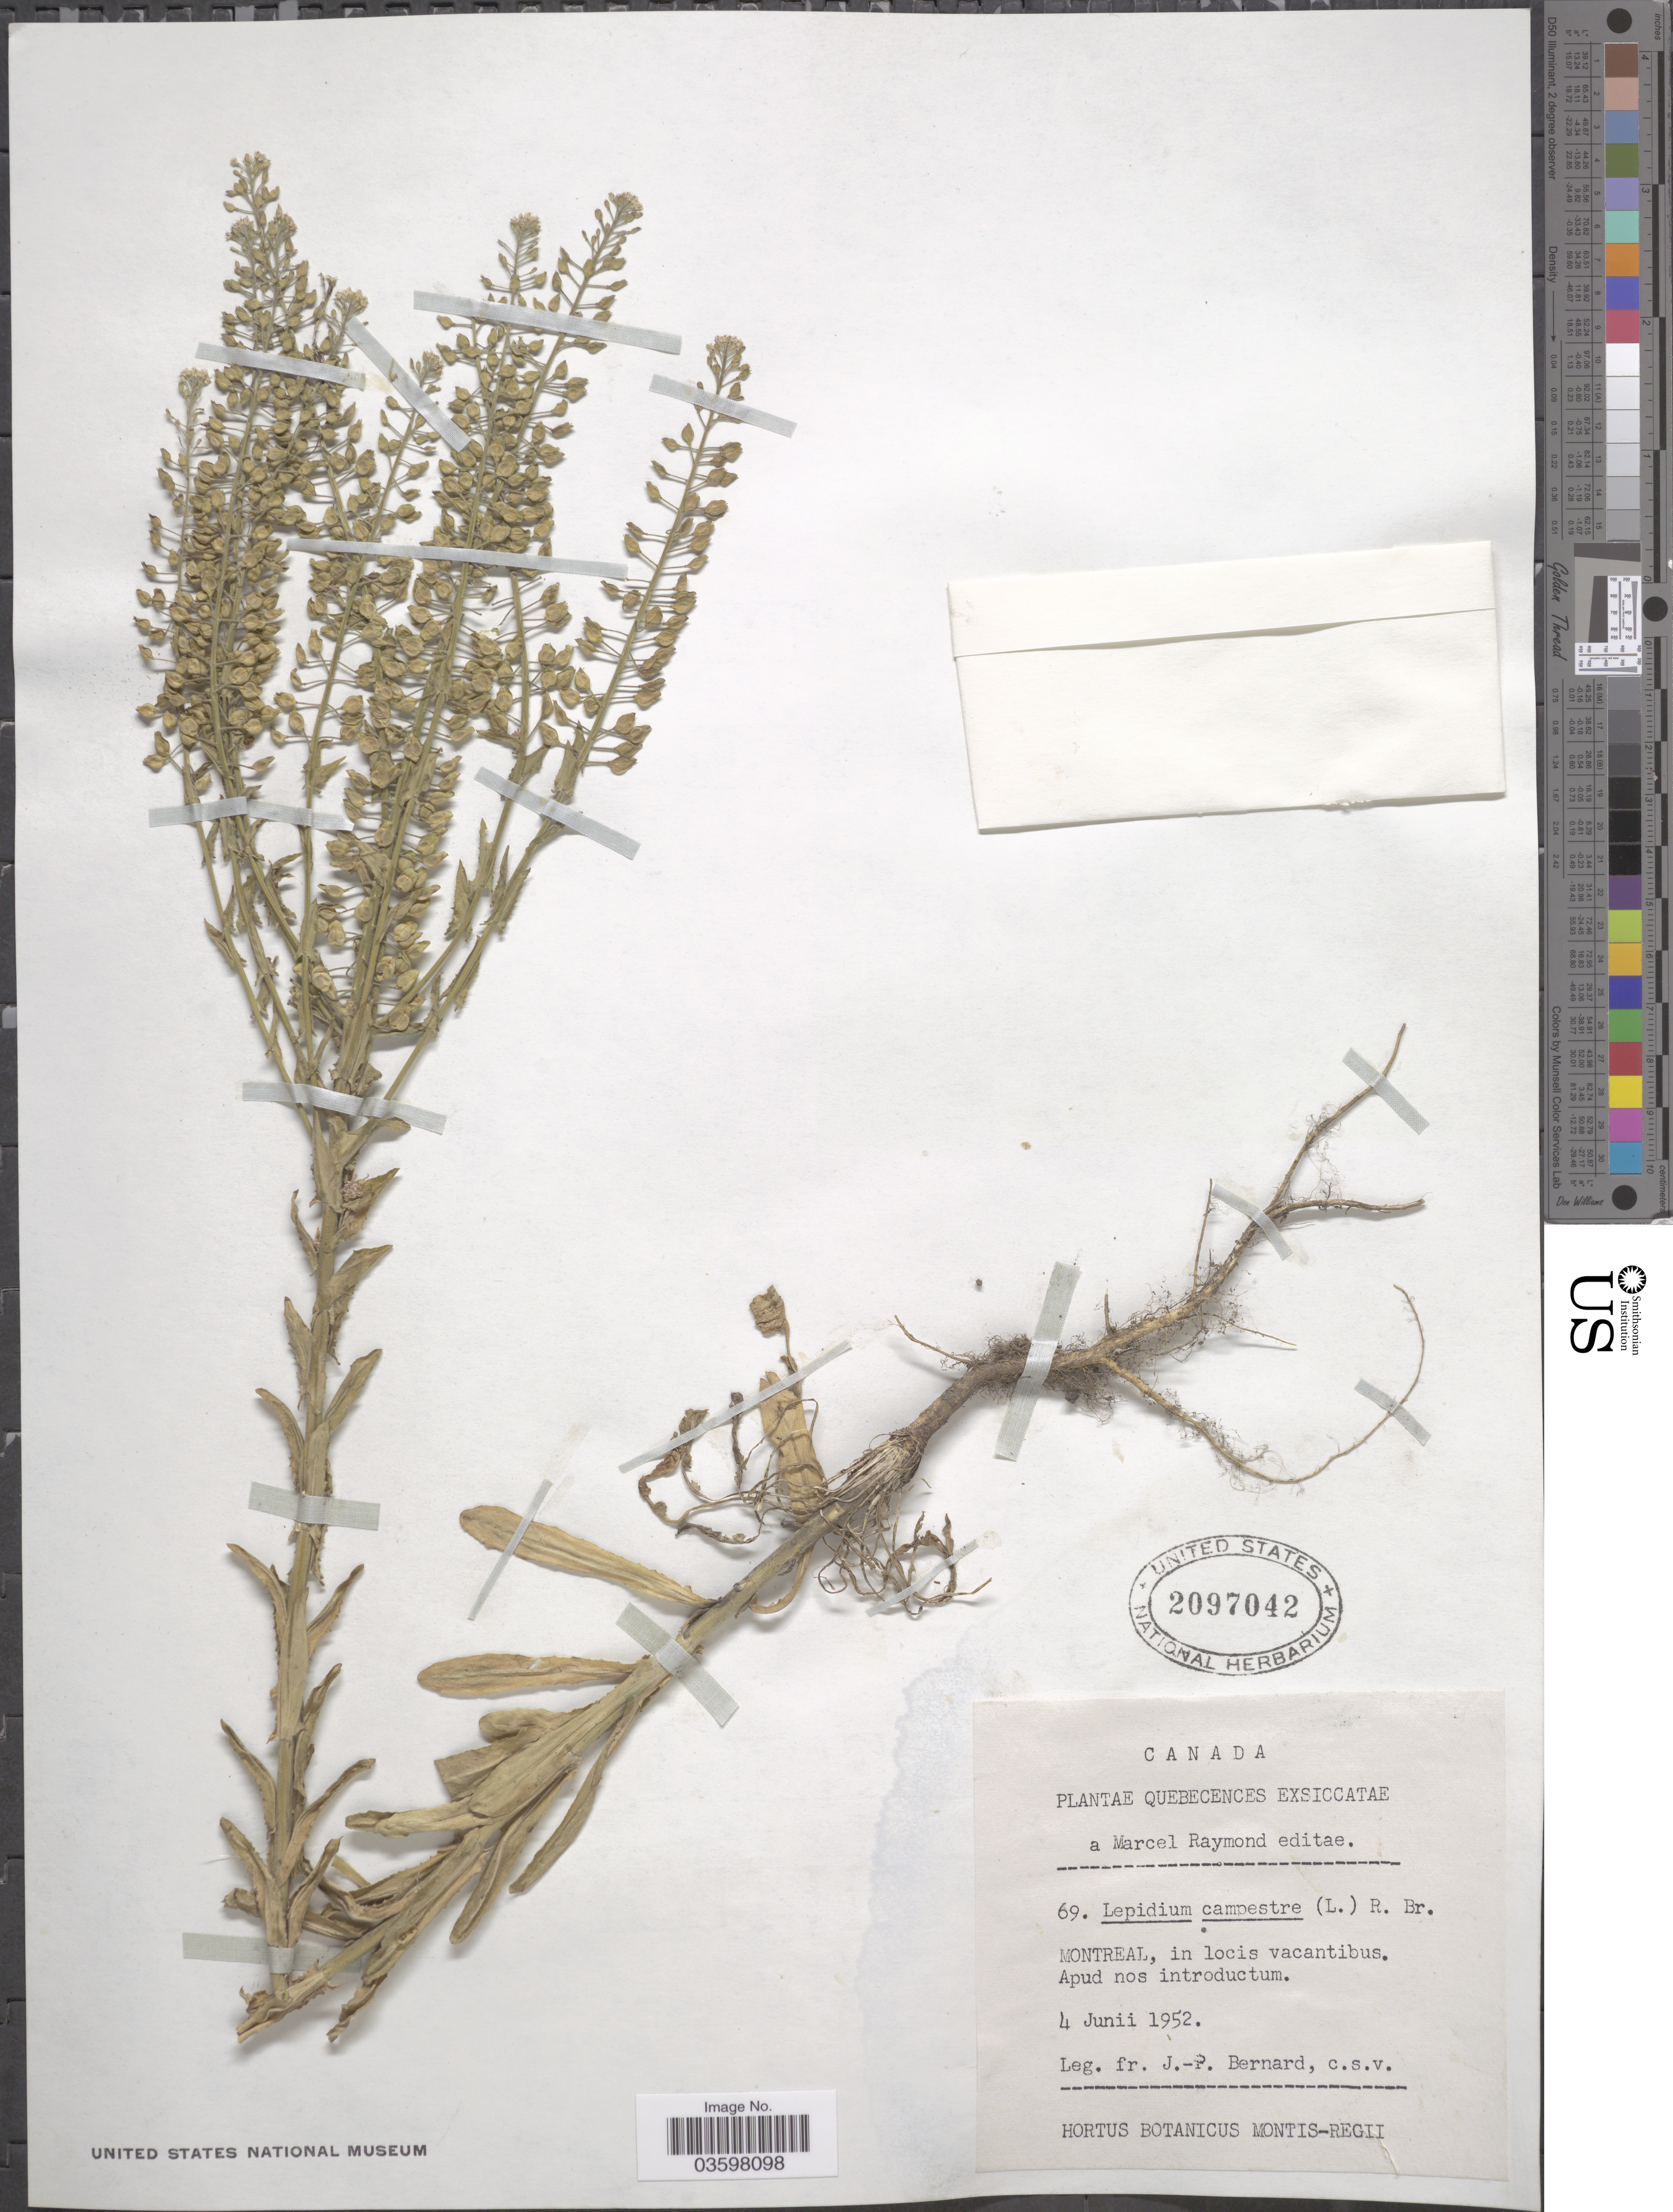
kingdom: Plantae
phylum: Tracheophyta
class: Magnoliopsida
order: Brassicales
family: Brassicaceae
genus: Lepidium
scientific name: Lepidium campestre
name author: (L.) W.T. Aiton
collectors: J.-P. Bernard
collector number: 69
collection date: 1952-06-04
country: Canada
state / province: Quebec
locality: Montreal, in locis vacantibus.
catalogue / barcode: US 2097042